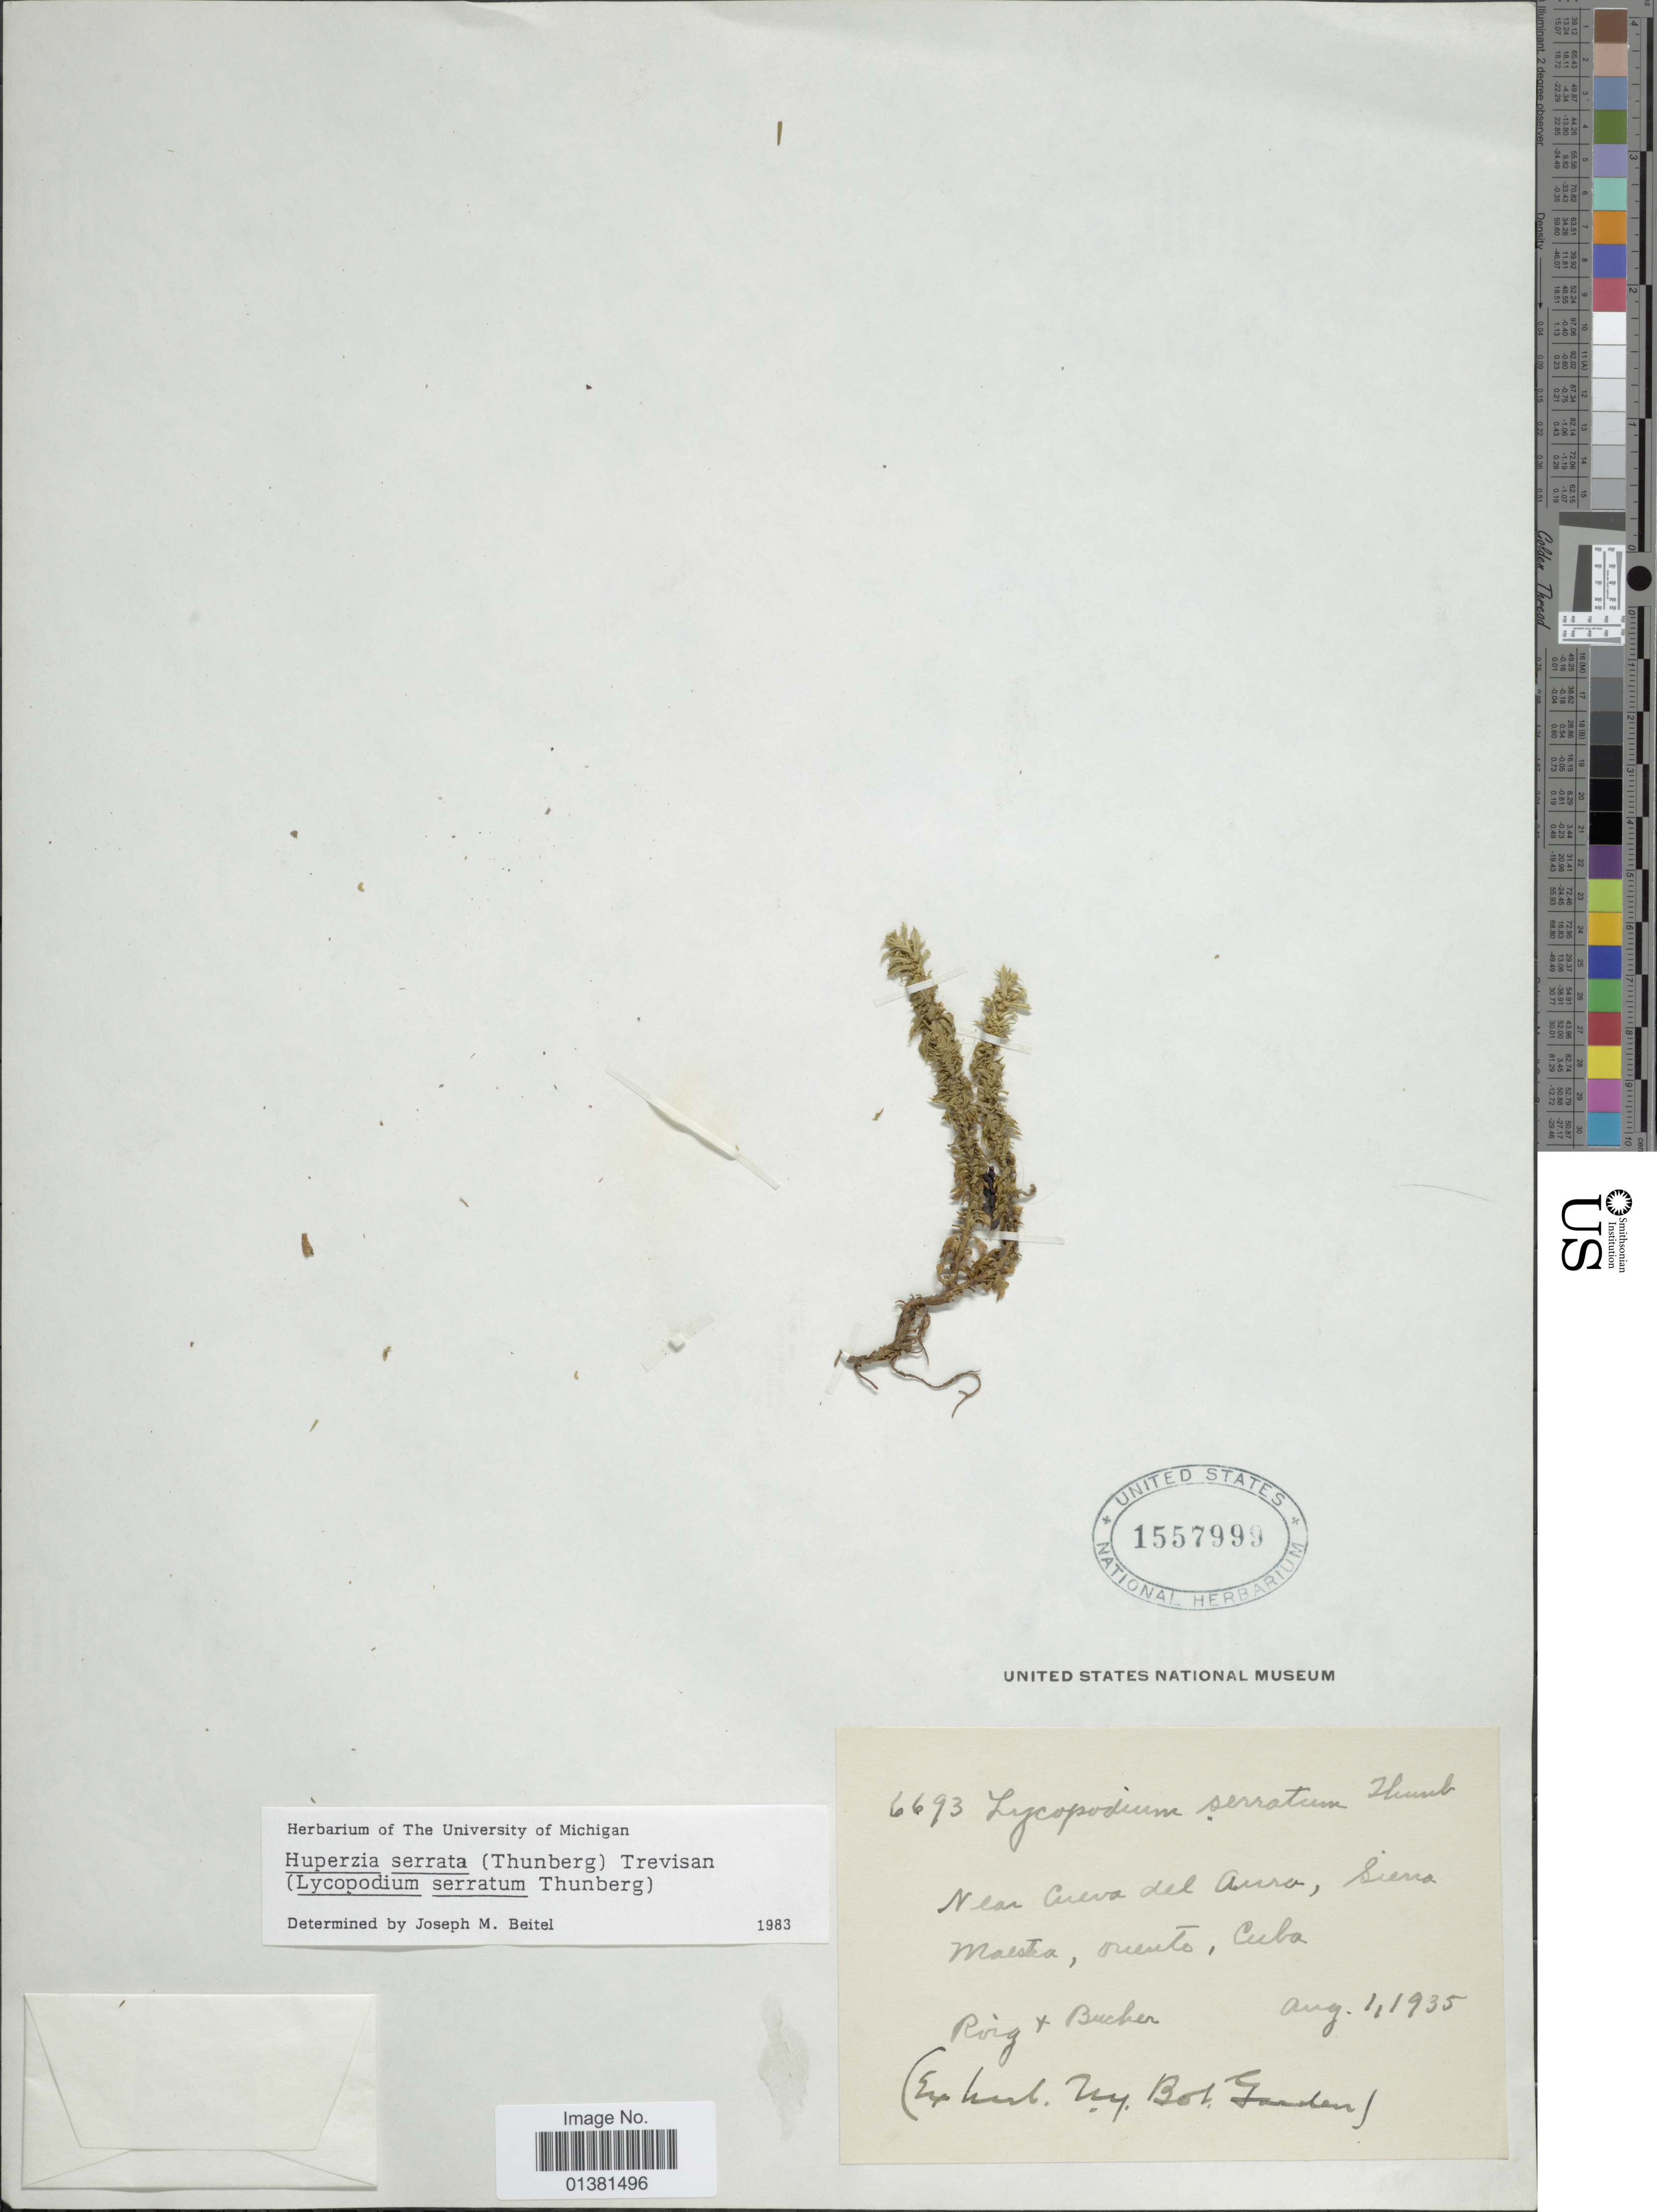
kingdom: Plantae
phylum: Tracheophyta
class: Lycopodiopsida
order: Lycopodiales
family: Lycopodiaceae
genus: Huperzia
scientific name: Huperzia serrata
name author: (Thunb.) Trevis.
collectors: Roig & Bucker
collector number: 6693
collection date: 1935-08-01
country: Cuba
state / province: Oriente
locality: Near Cueva del Aura, Sierra Maestra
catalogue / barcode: US 1557999